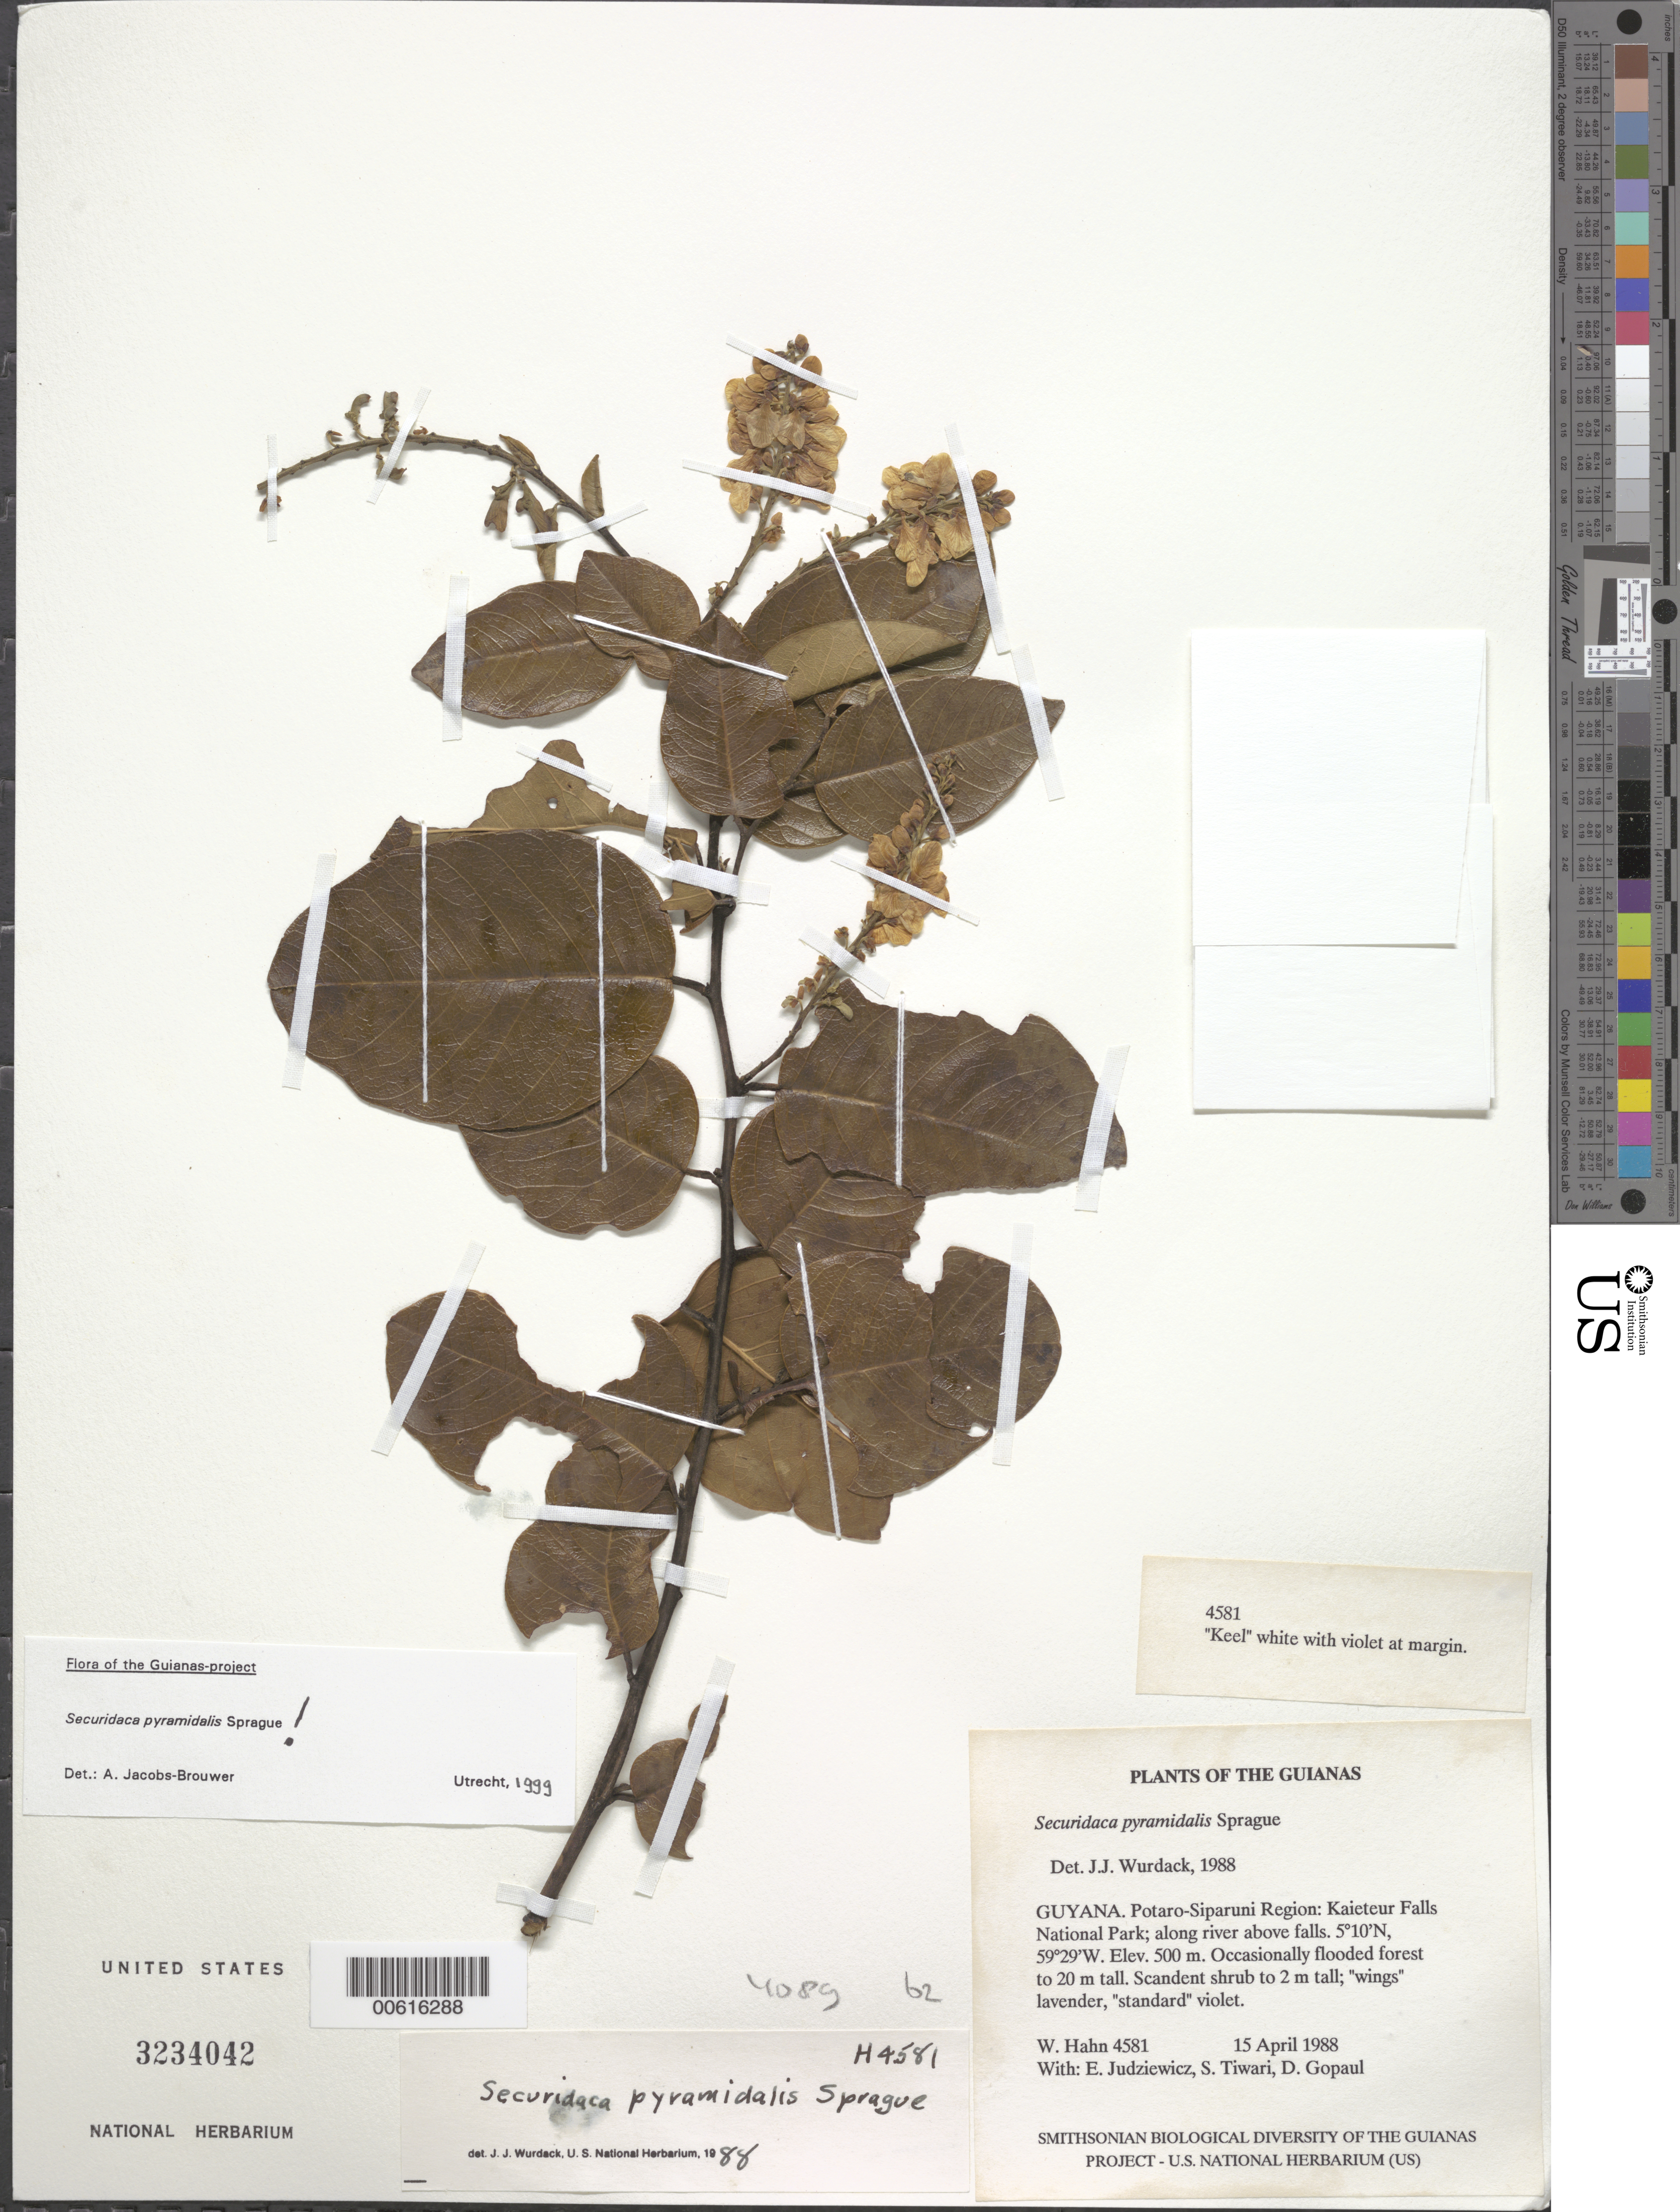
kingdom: Plantae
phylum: Tracheophyta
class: Magnoliopsida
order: Fabales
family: Polygalaceae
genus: Securidaca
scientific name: Securidaca pyramidalis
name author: Sprague ex Sandwith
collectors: W. Hahn, E. J. Judziewicz, S. Tiwari & D. Gopaul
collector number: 4581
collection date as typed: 15 April 1988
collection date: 1988-04-15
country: Guyana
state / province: Potaro-Siparuni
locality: Kaieteur Falls National Park; along river above falls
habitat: Occasionally flooded forest to 20 m tall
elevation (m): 500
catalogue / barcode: US 3234042